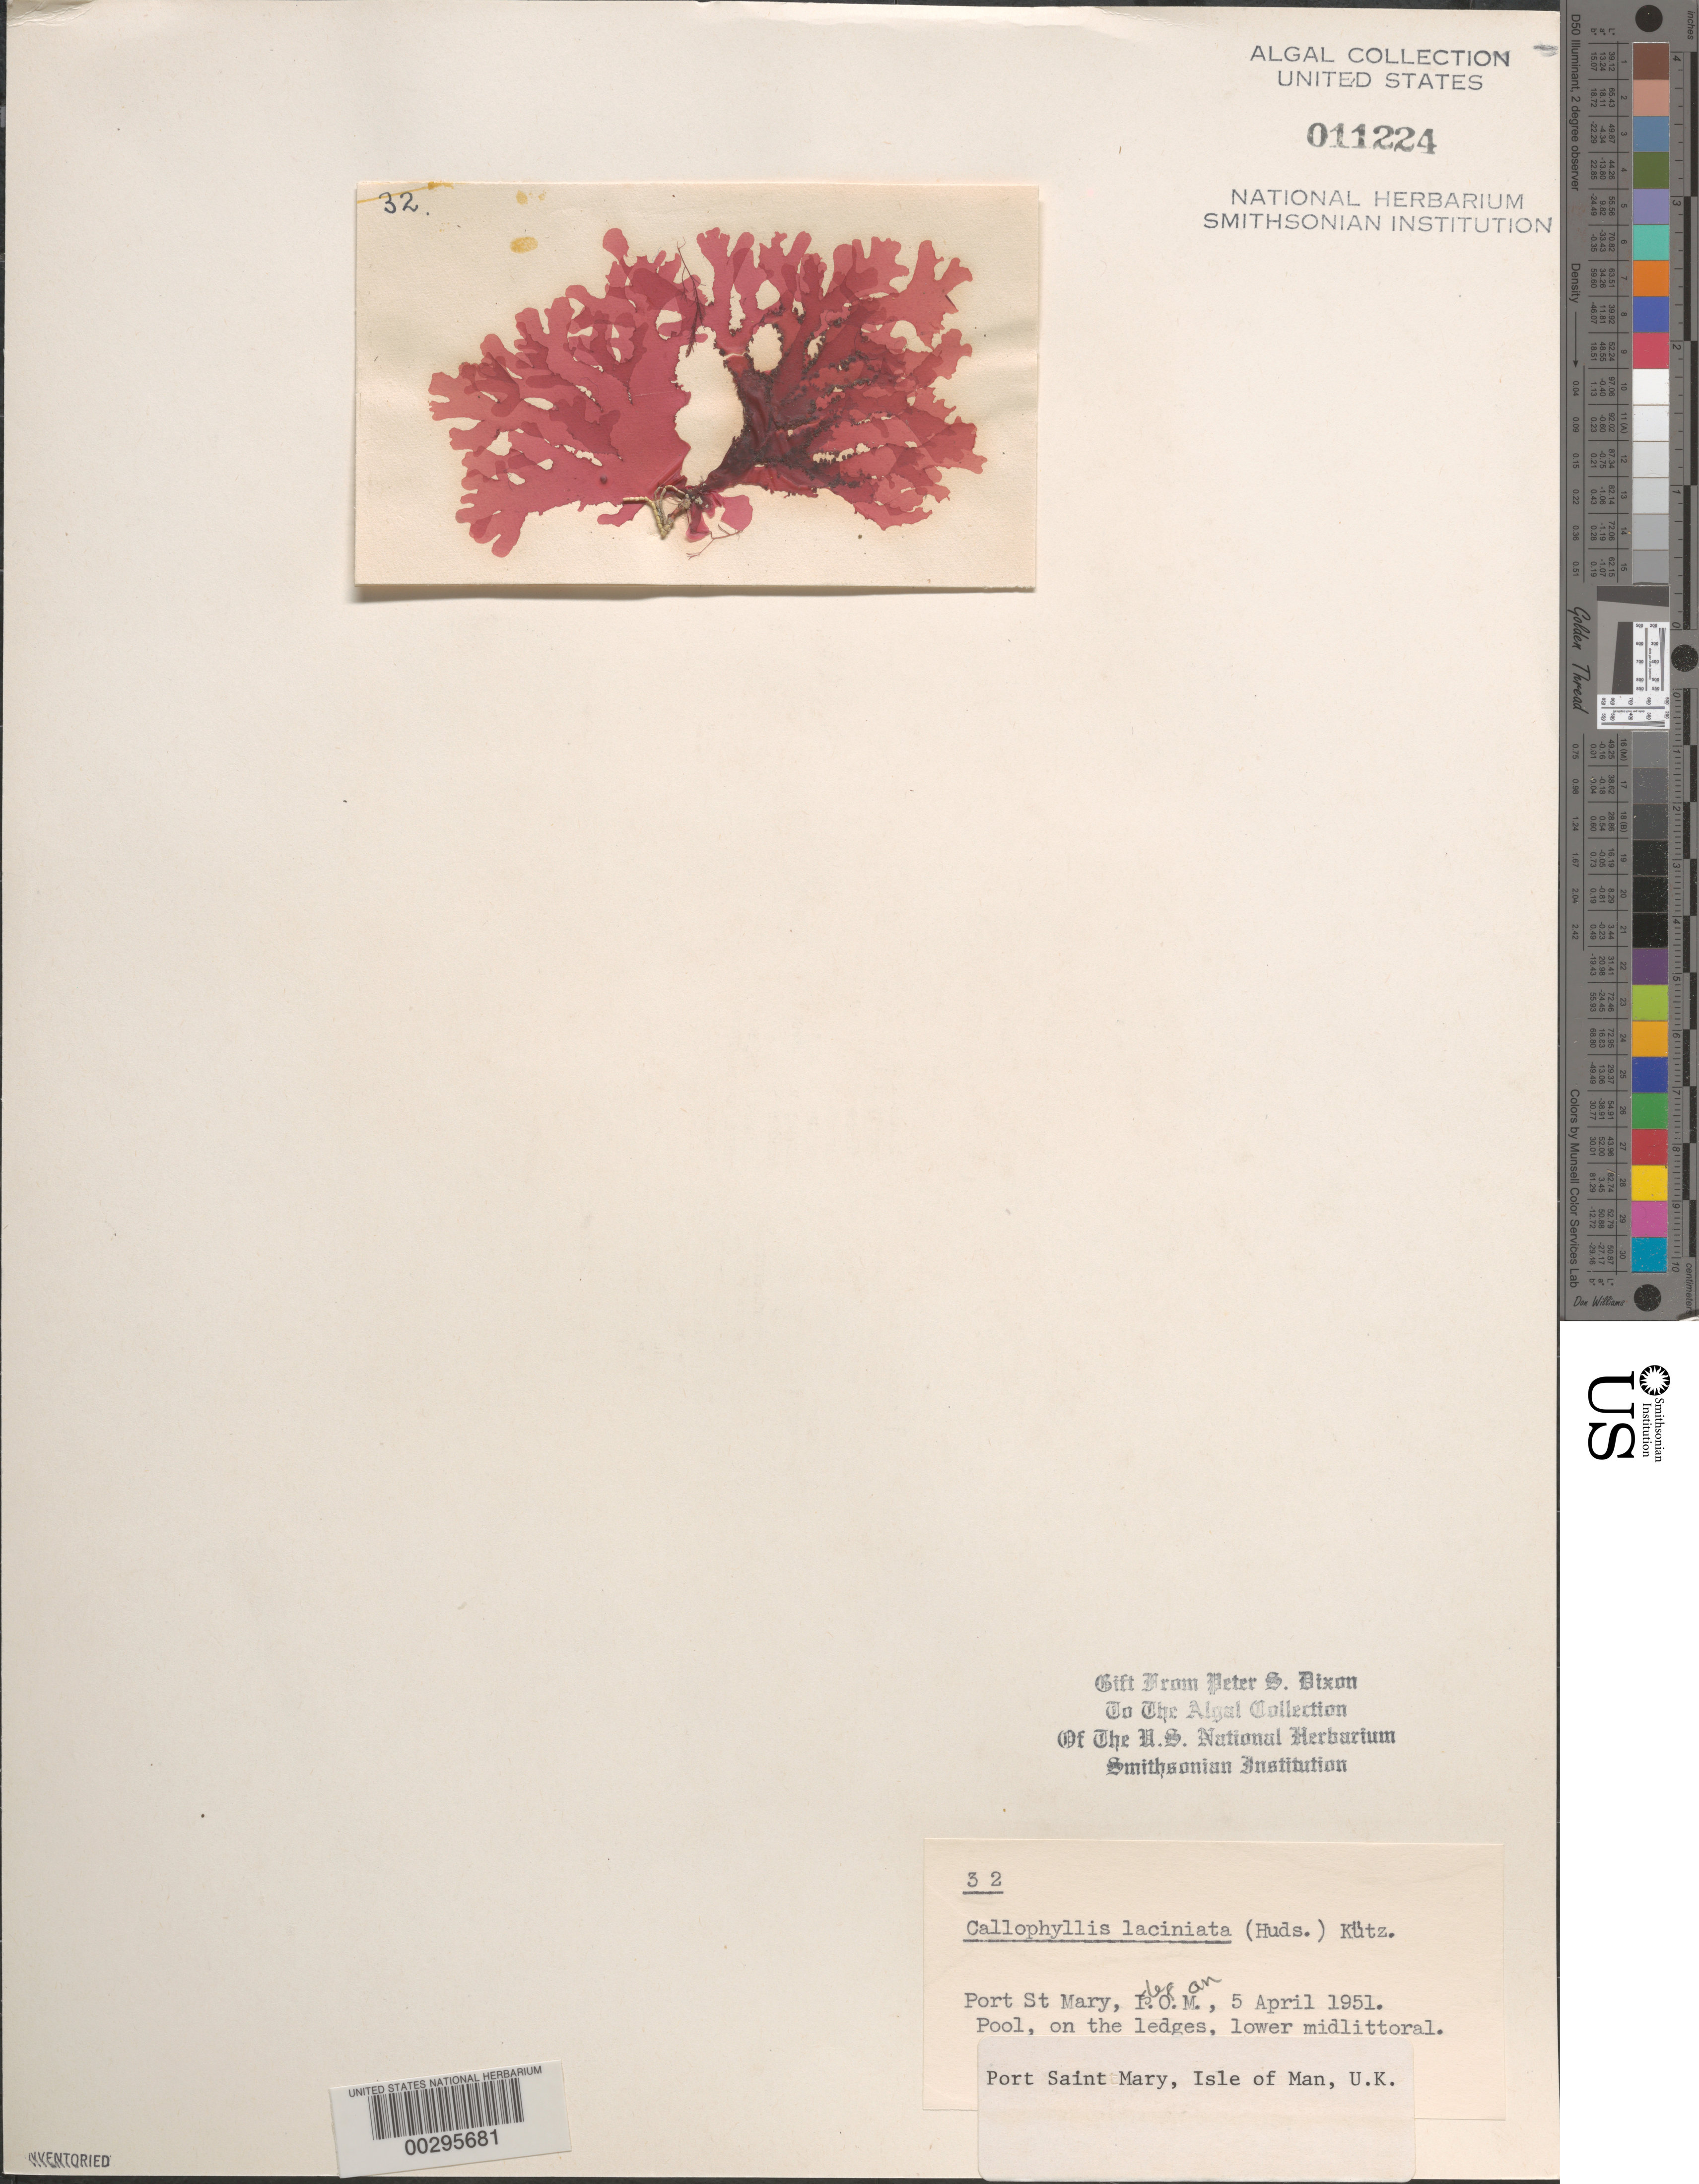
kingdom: Plantae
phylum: Rhodophyta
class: Florideophyceae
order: Gigartinales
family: Kallymeniaceae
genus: Metacallophyllis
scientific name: Metacallophyllis laciniata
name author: (Hudson) Vergés & L. Le Gall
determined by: Algae name updating Project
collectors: P. S. Dixon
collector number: PSD 32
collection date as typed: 05 Apr 1951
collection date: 1951-04-05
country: United Kingdom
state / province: England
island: Isle of Man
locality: Port St. Mary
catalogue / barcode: US 11224